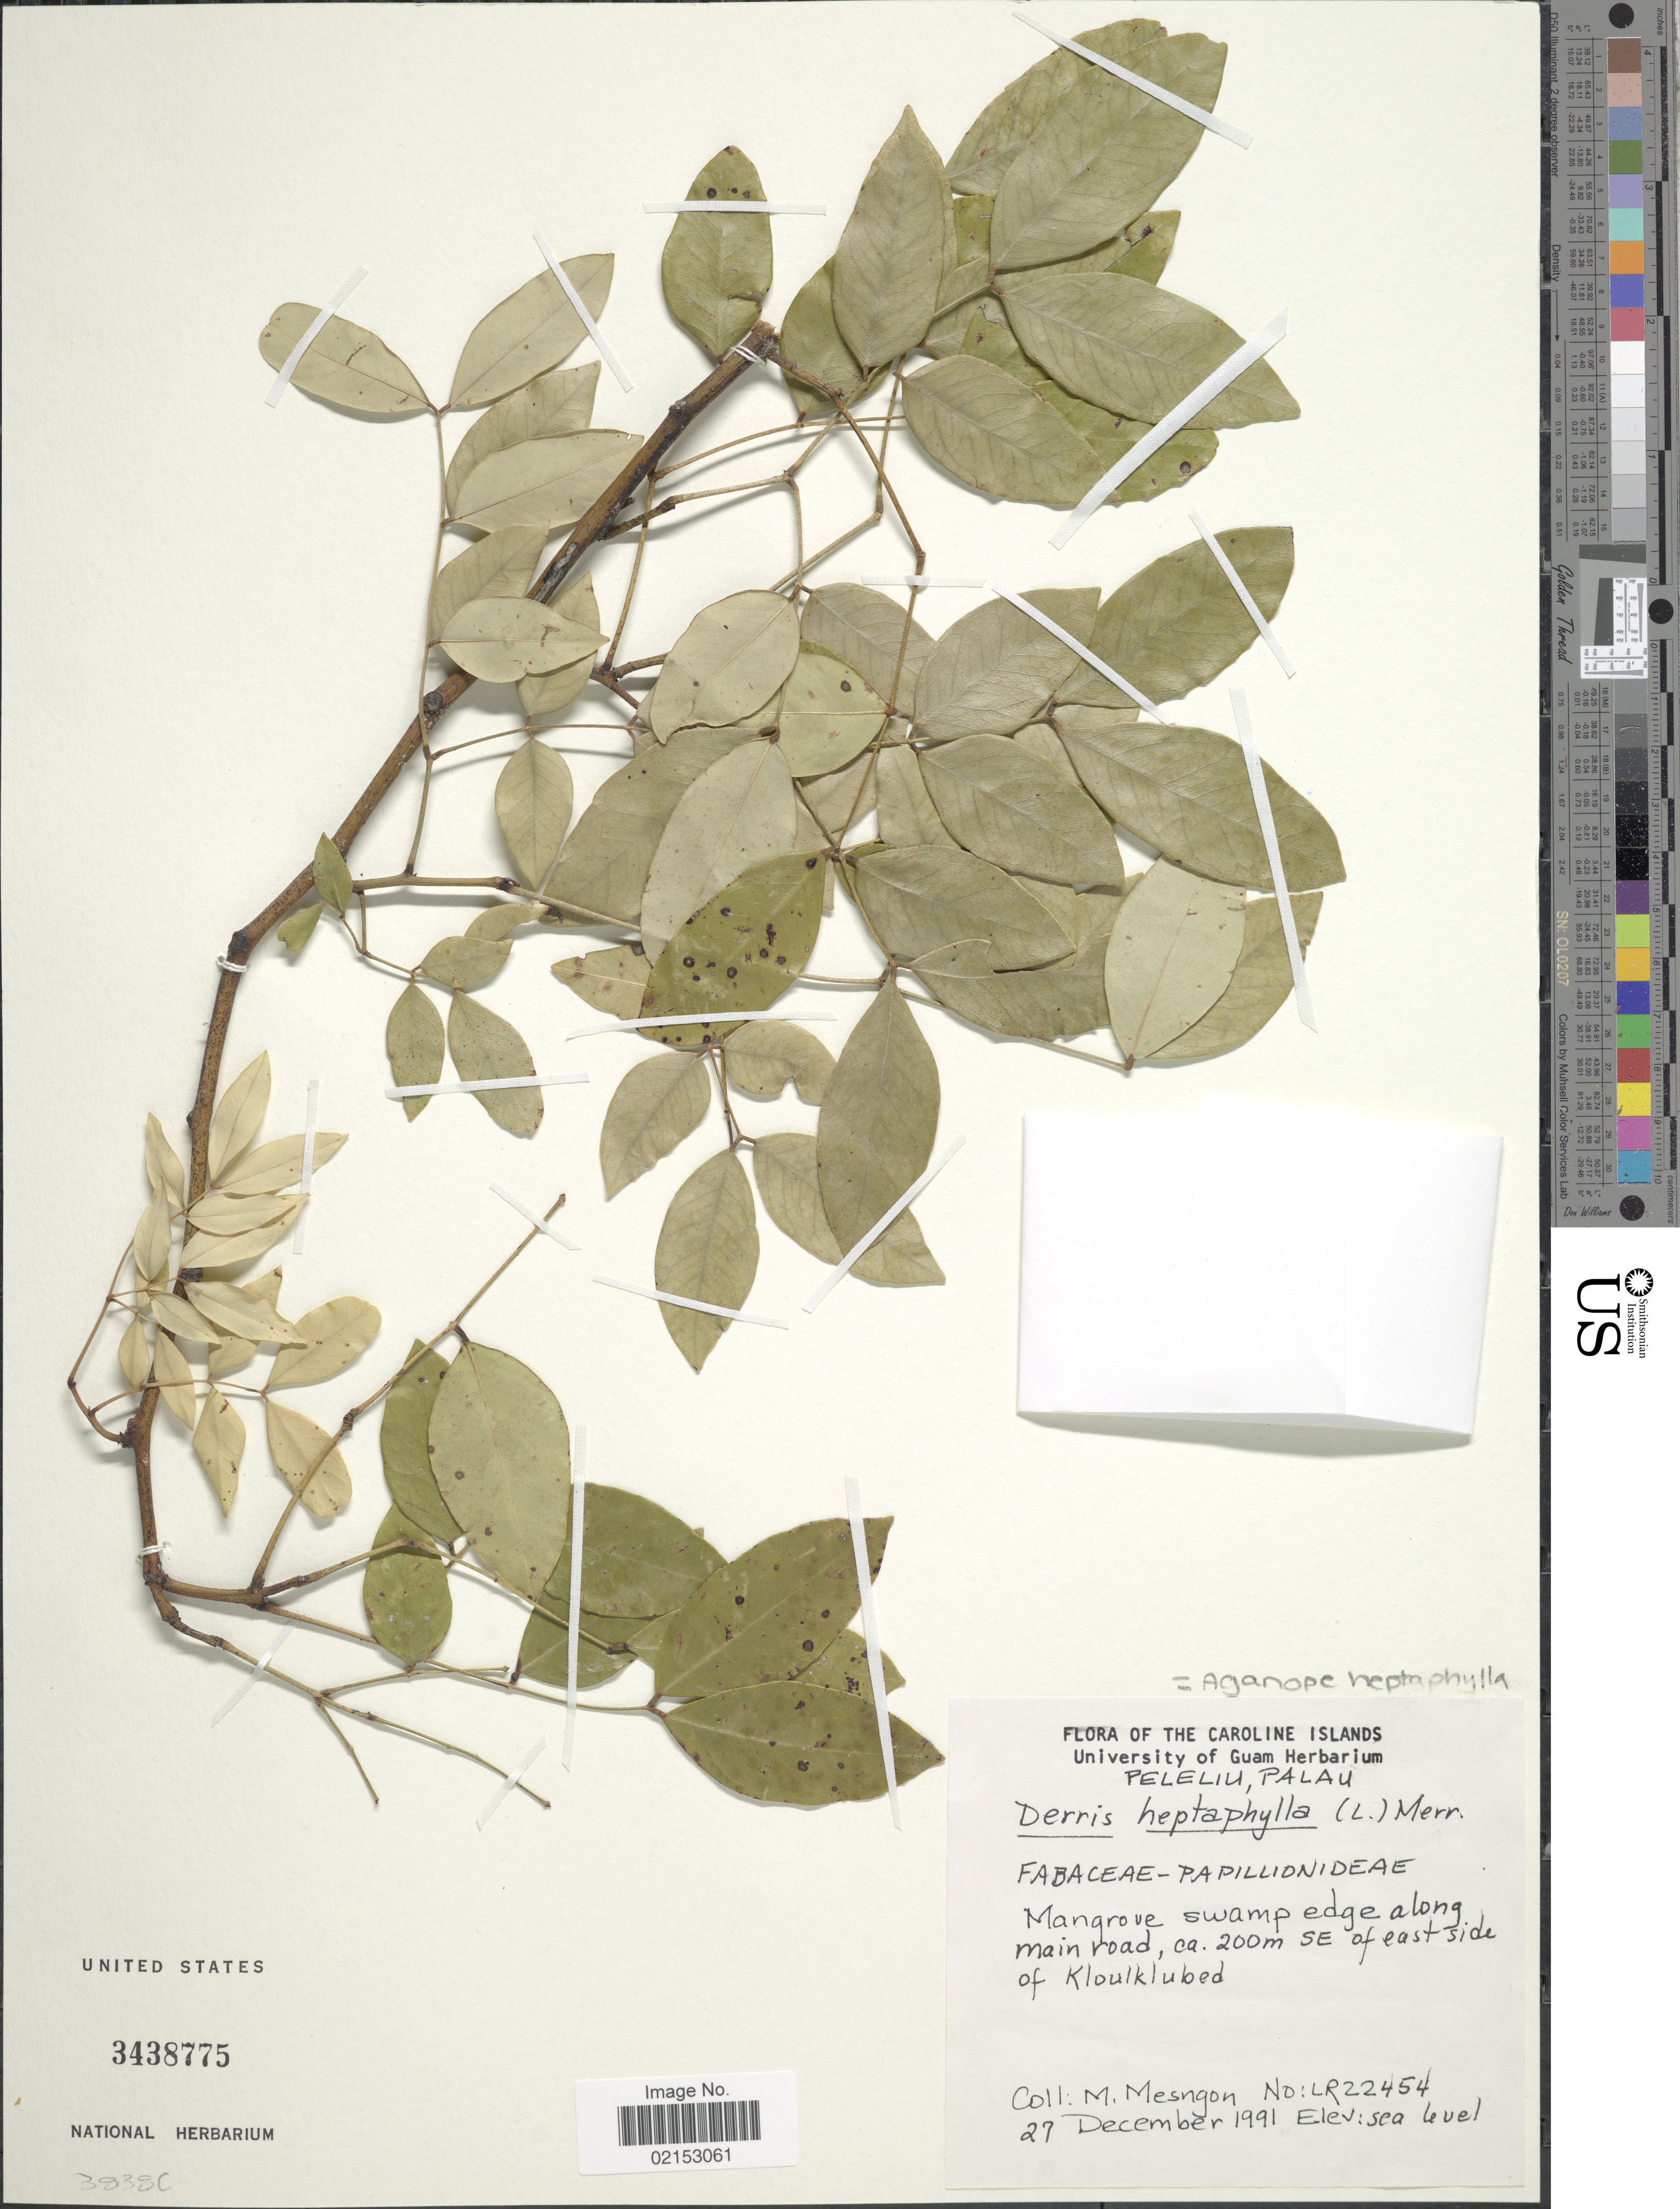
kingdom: Plantae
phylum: Tracheophyta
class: Magnoliopsida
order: Fabales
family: Fabaceae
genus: Aganope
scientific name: Aganope heptaphylla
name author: (L.) Polhill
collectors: M. Mesngon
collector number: LR22454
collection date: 1991-12-29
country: Palau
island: Beliliou [Peleliu]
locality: Peleliu, Palau, Mangrove swamp edge along main road, ca 200 m SE of east side of Kloulklubed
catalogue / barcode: US 3438775